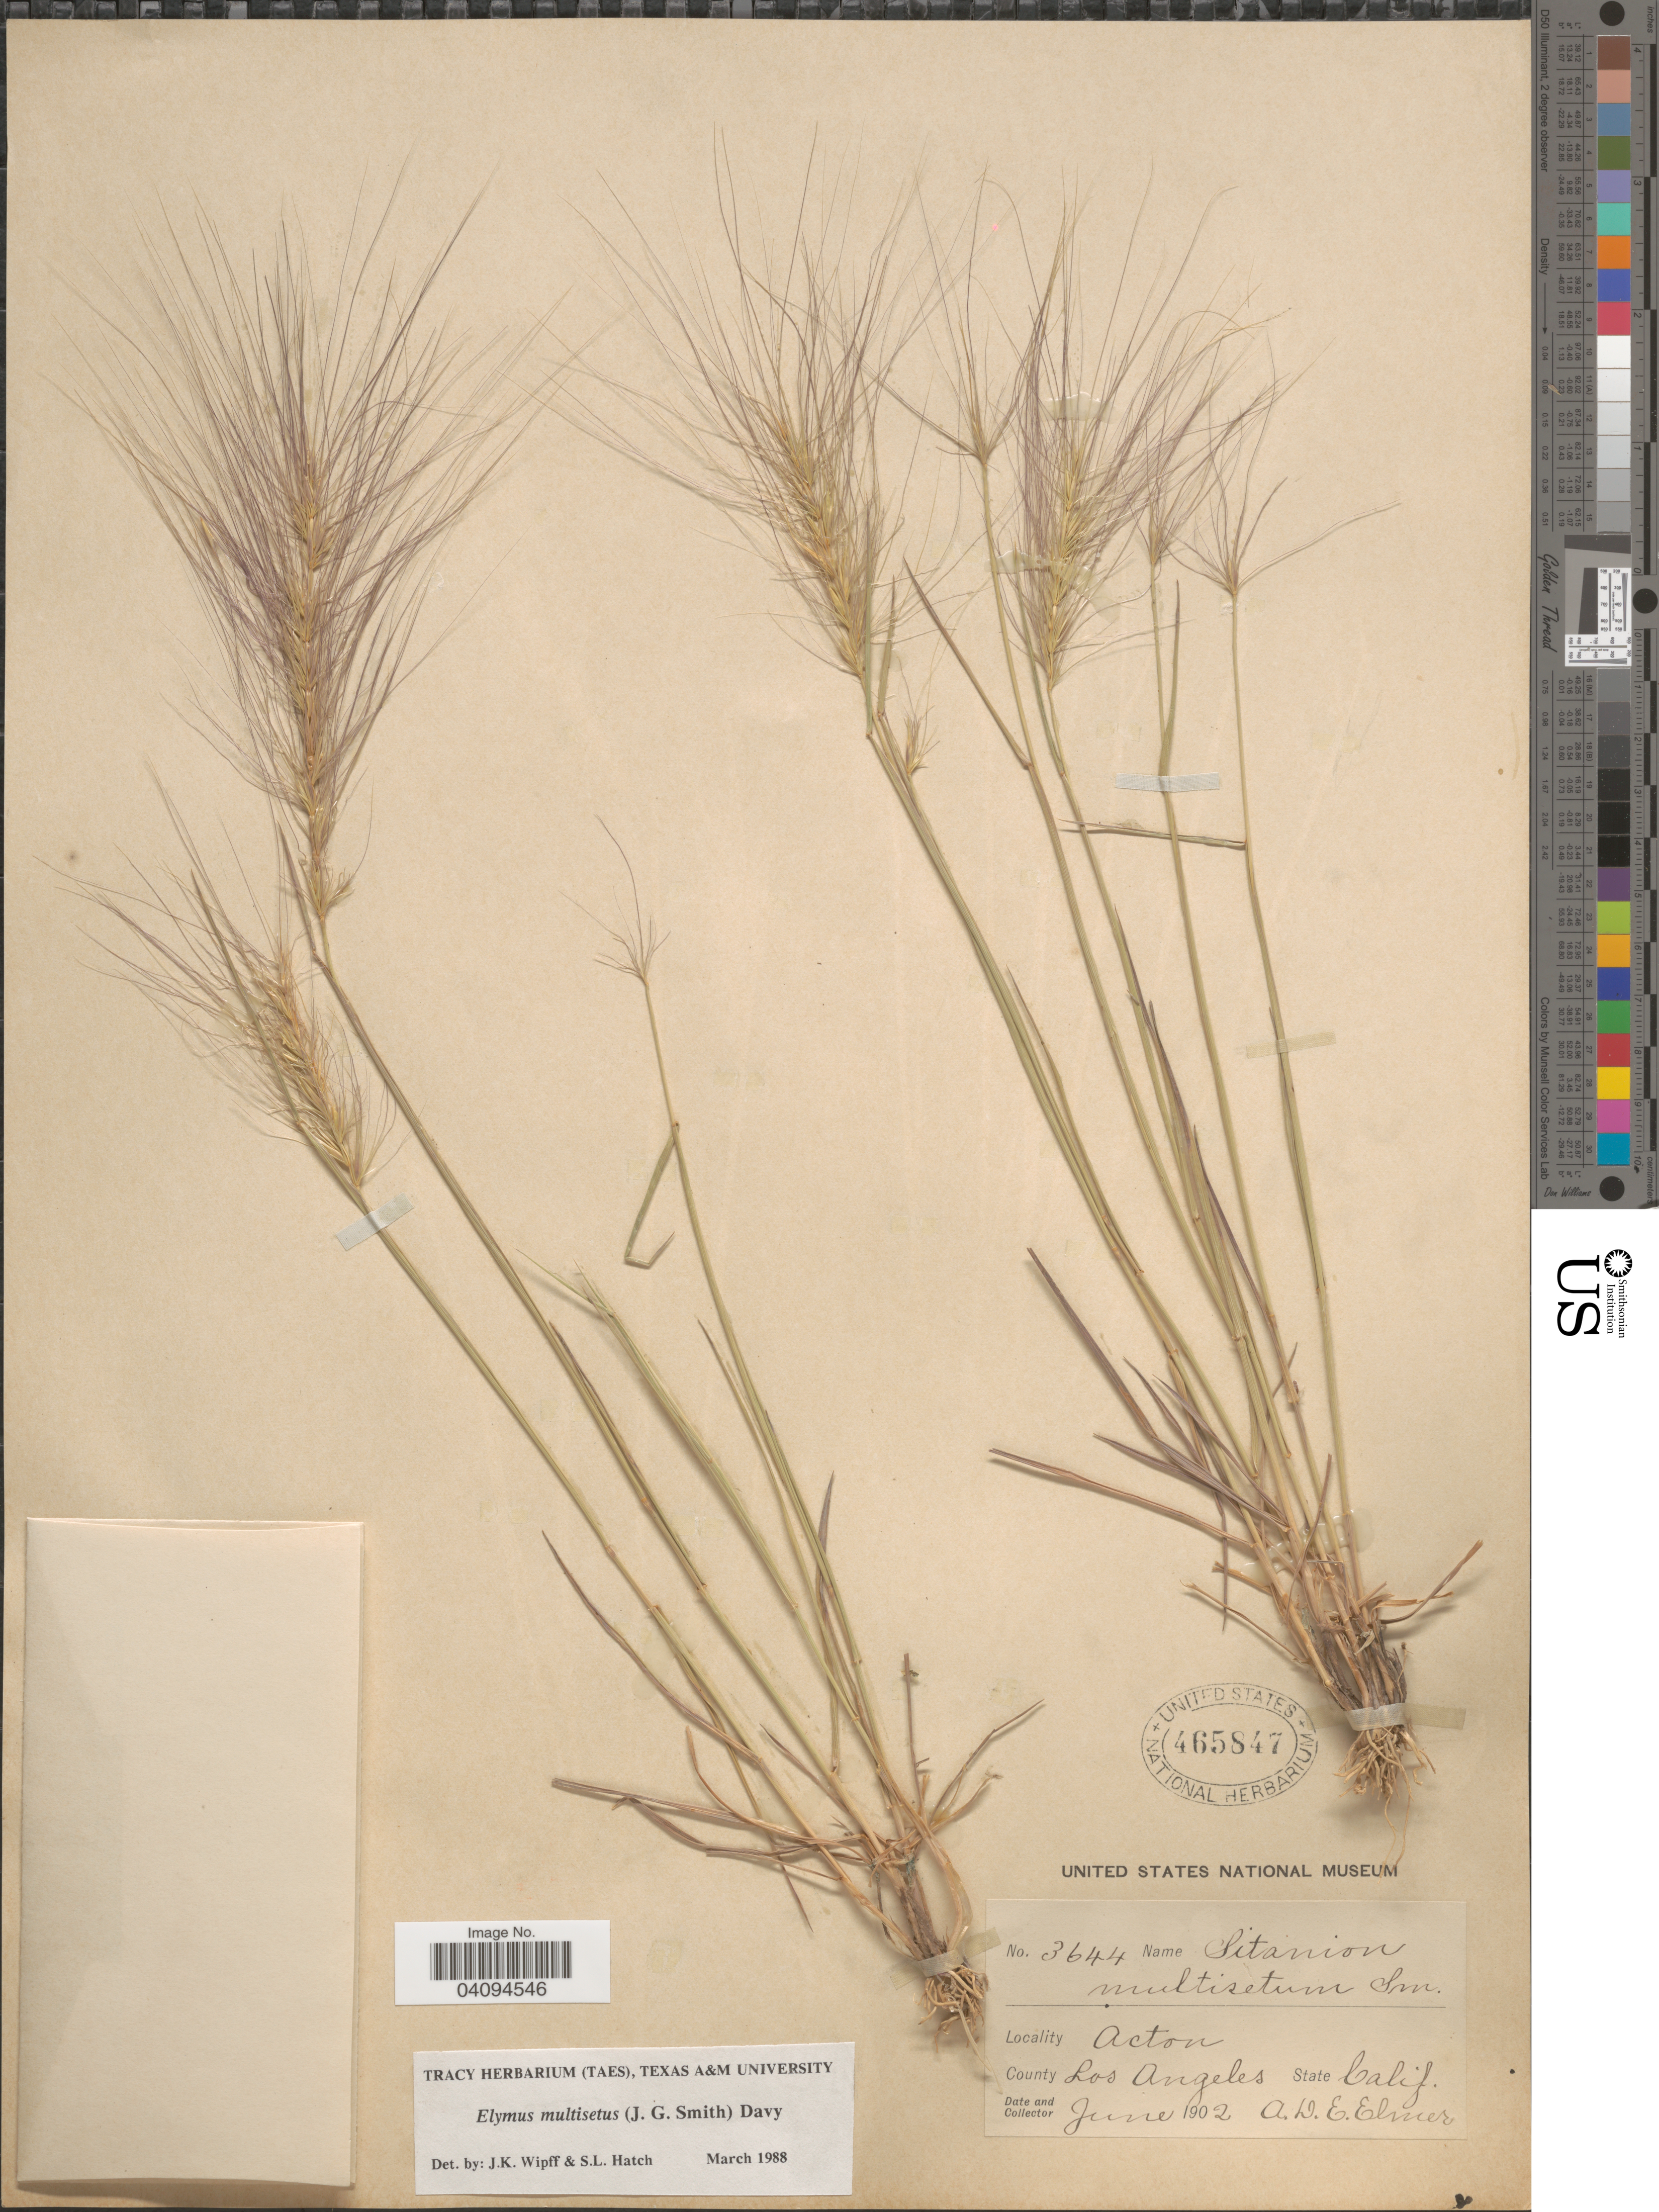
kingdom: Plantae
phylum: Tracheophyta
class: Liliopsida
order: Poales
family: Poaceae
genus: Elymus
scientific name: Elymus multisetus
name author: (J.G. Sm.) Burtt Davy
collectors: A. D. E. Elmer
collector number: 3644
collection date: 1902-06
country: United States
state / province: California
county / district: Los Angeles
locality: Acton. County Los Angeles.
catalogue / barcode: US 465847